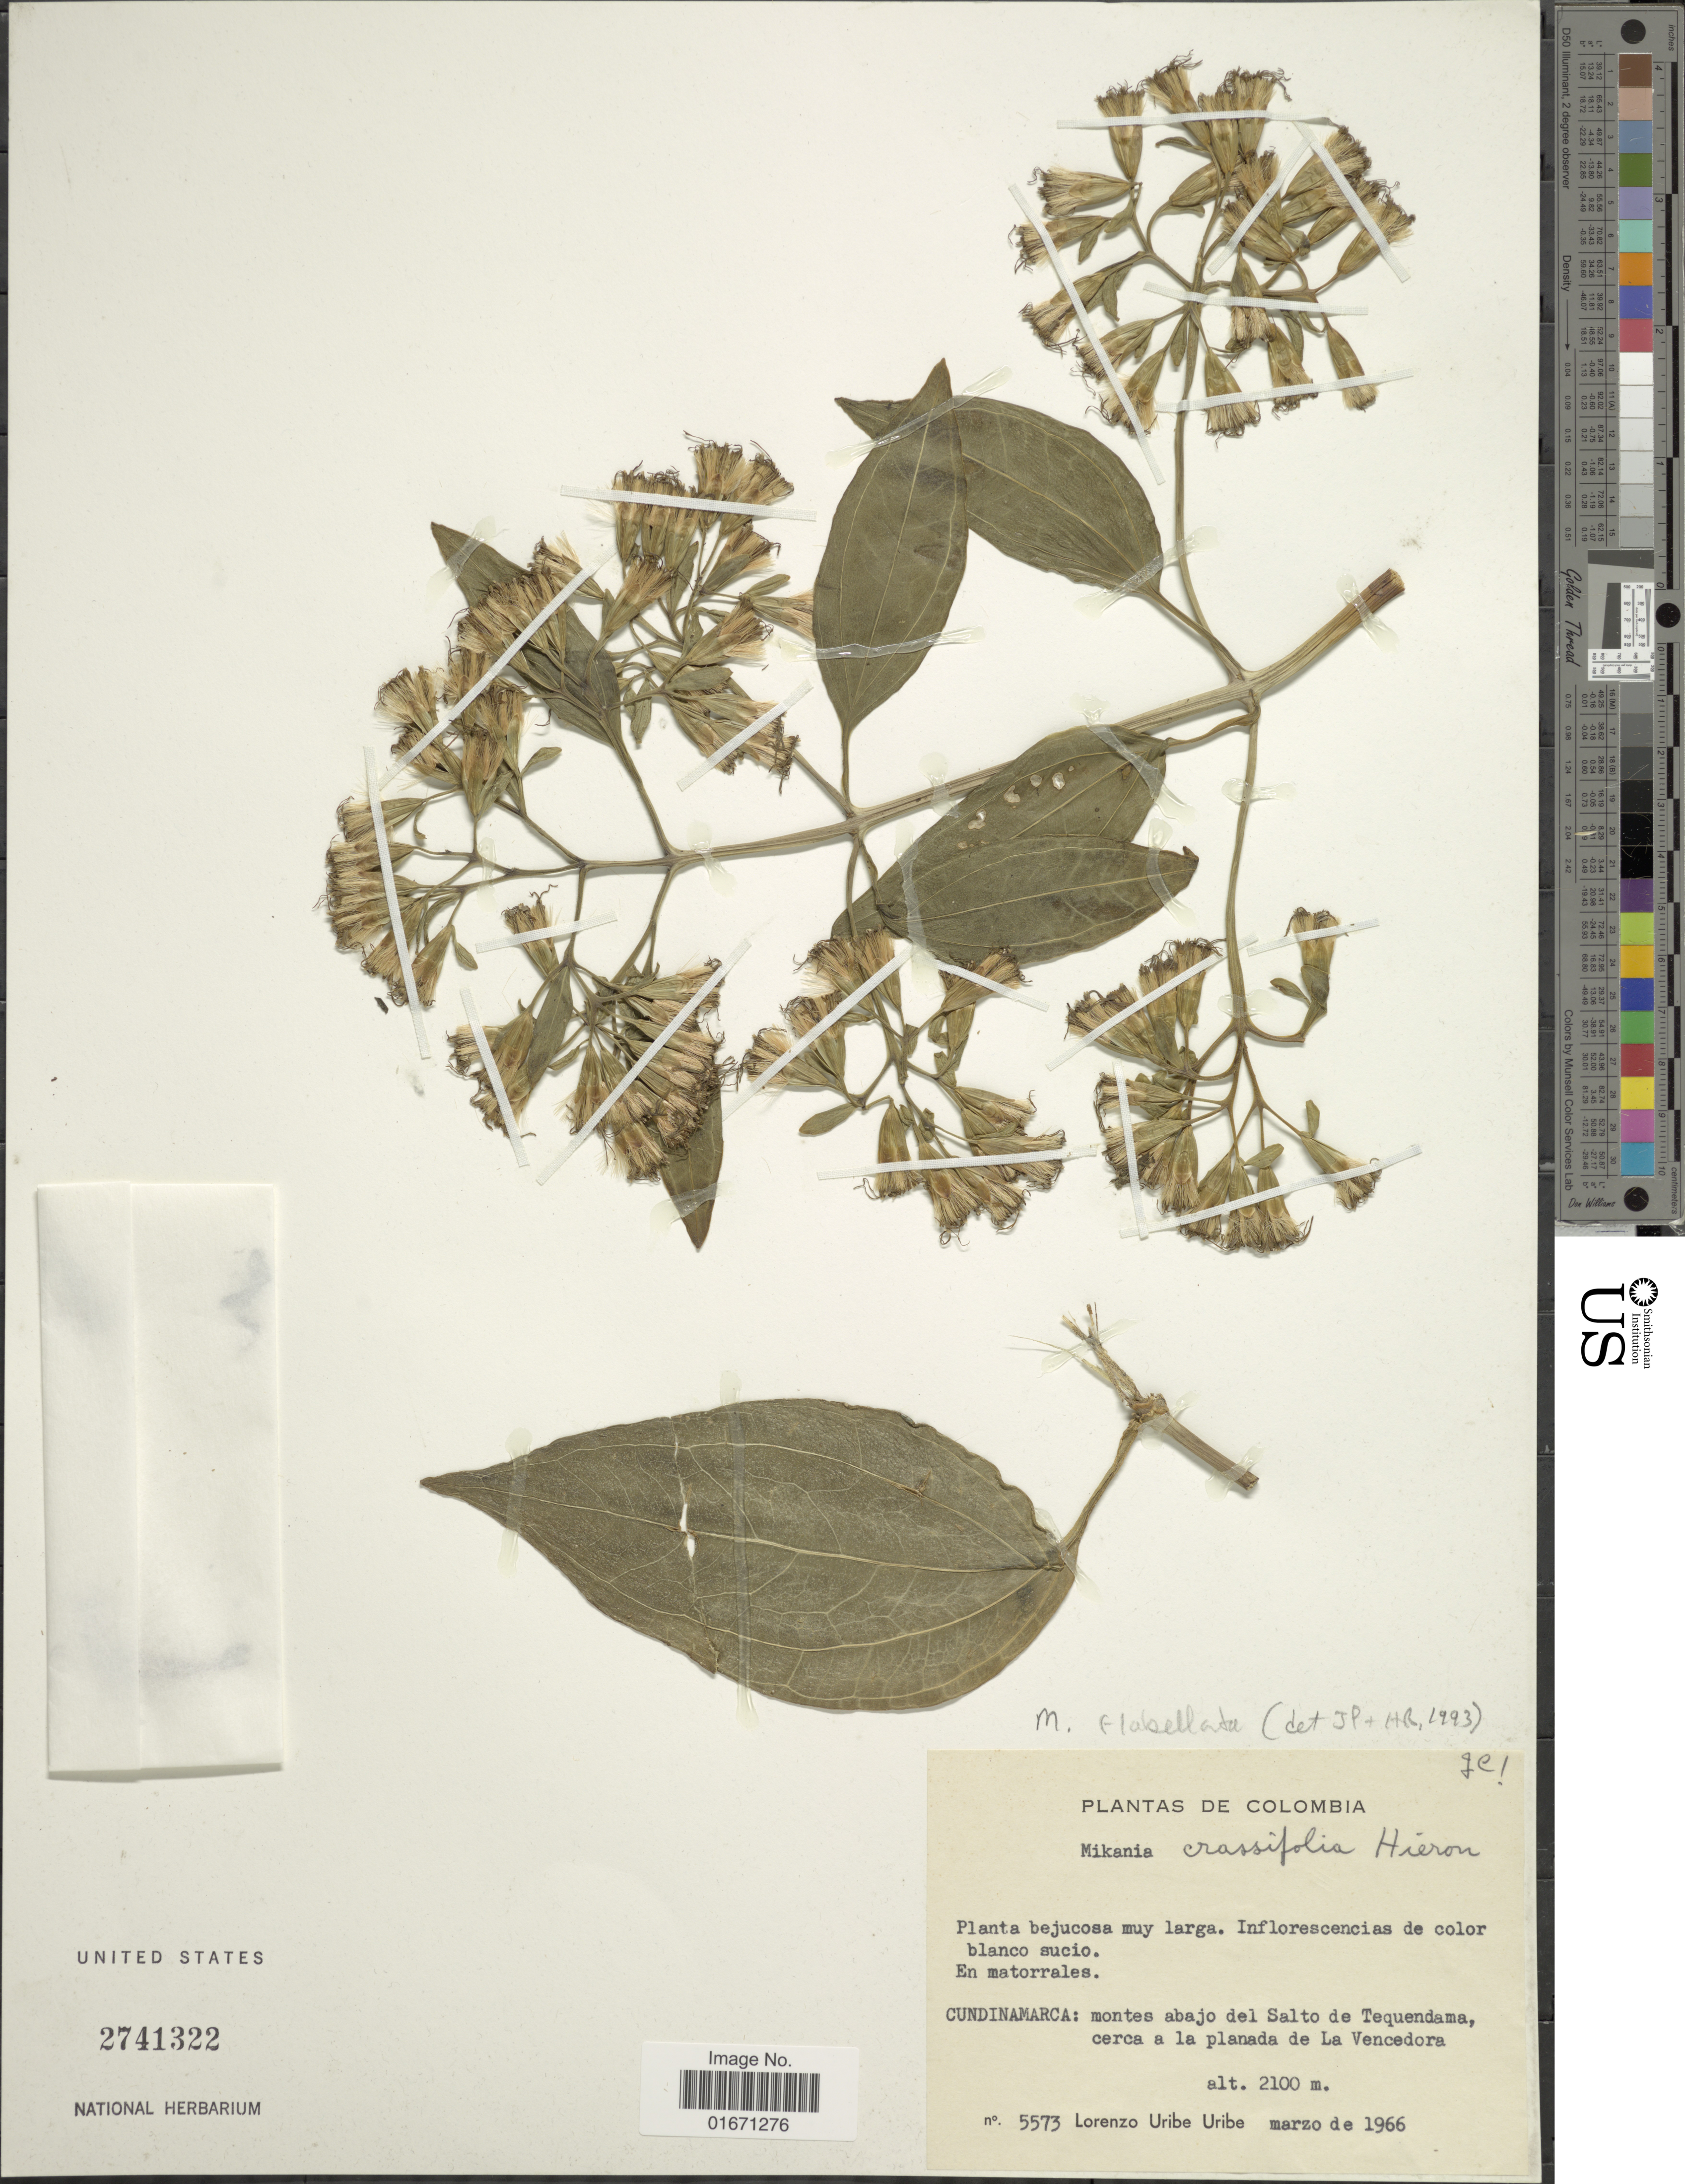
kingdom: Plantae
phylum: Tracheophyta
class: Magnoliopsida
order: Asterales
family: Asteraceae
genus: Mikania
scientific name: Mikania flabellata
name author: Rusby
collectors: L. Uribe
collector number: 5573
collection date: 1966-03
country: Colombia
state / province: Cundinamarca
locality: Montes abajo del Salto de Tequendama, cerca a la planada de La Vencedora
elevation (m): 2100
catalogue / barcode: US 2741322